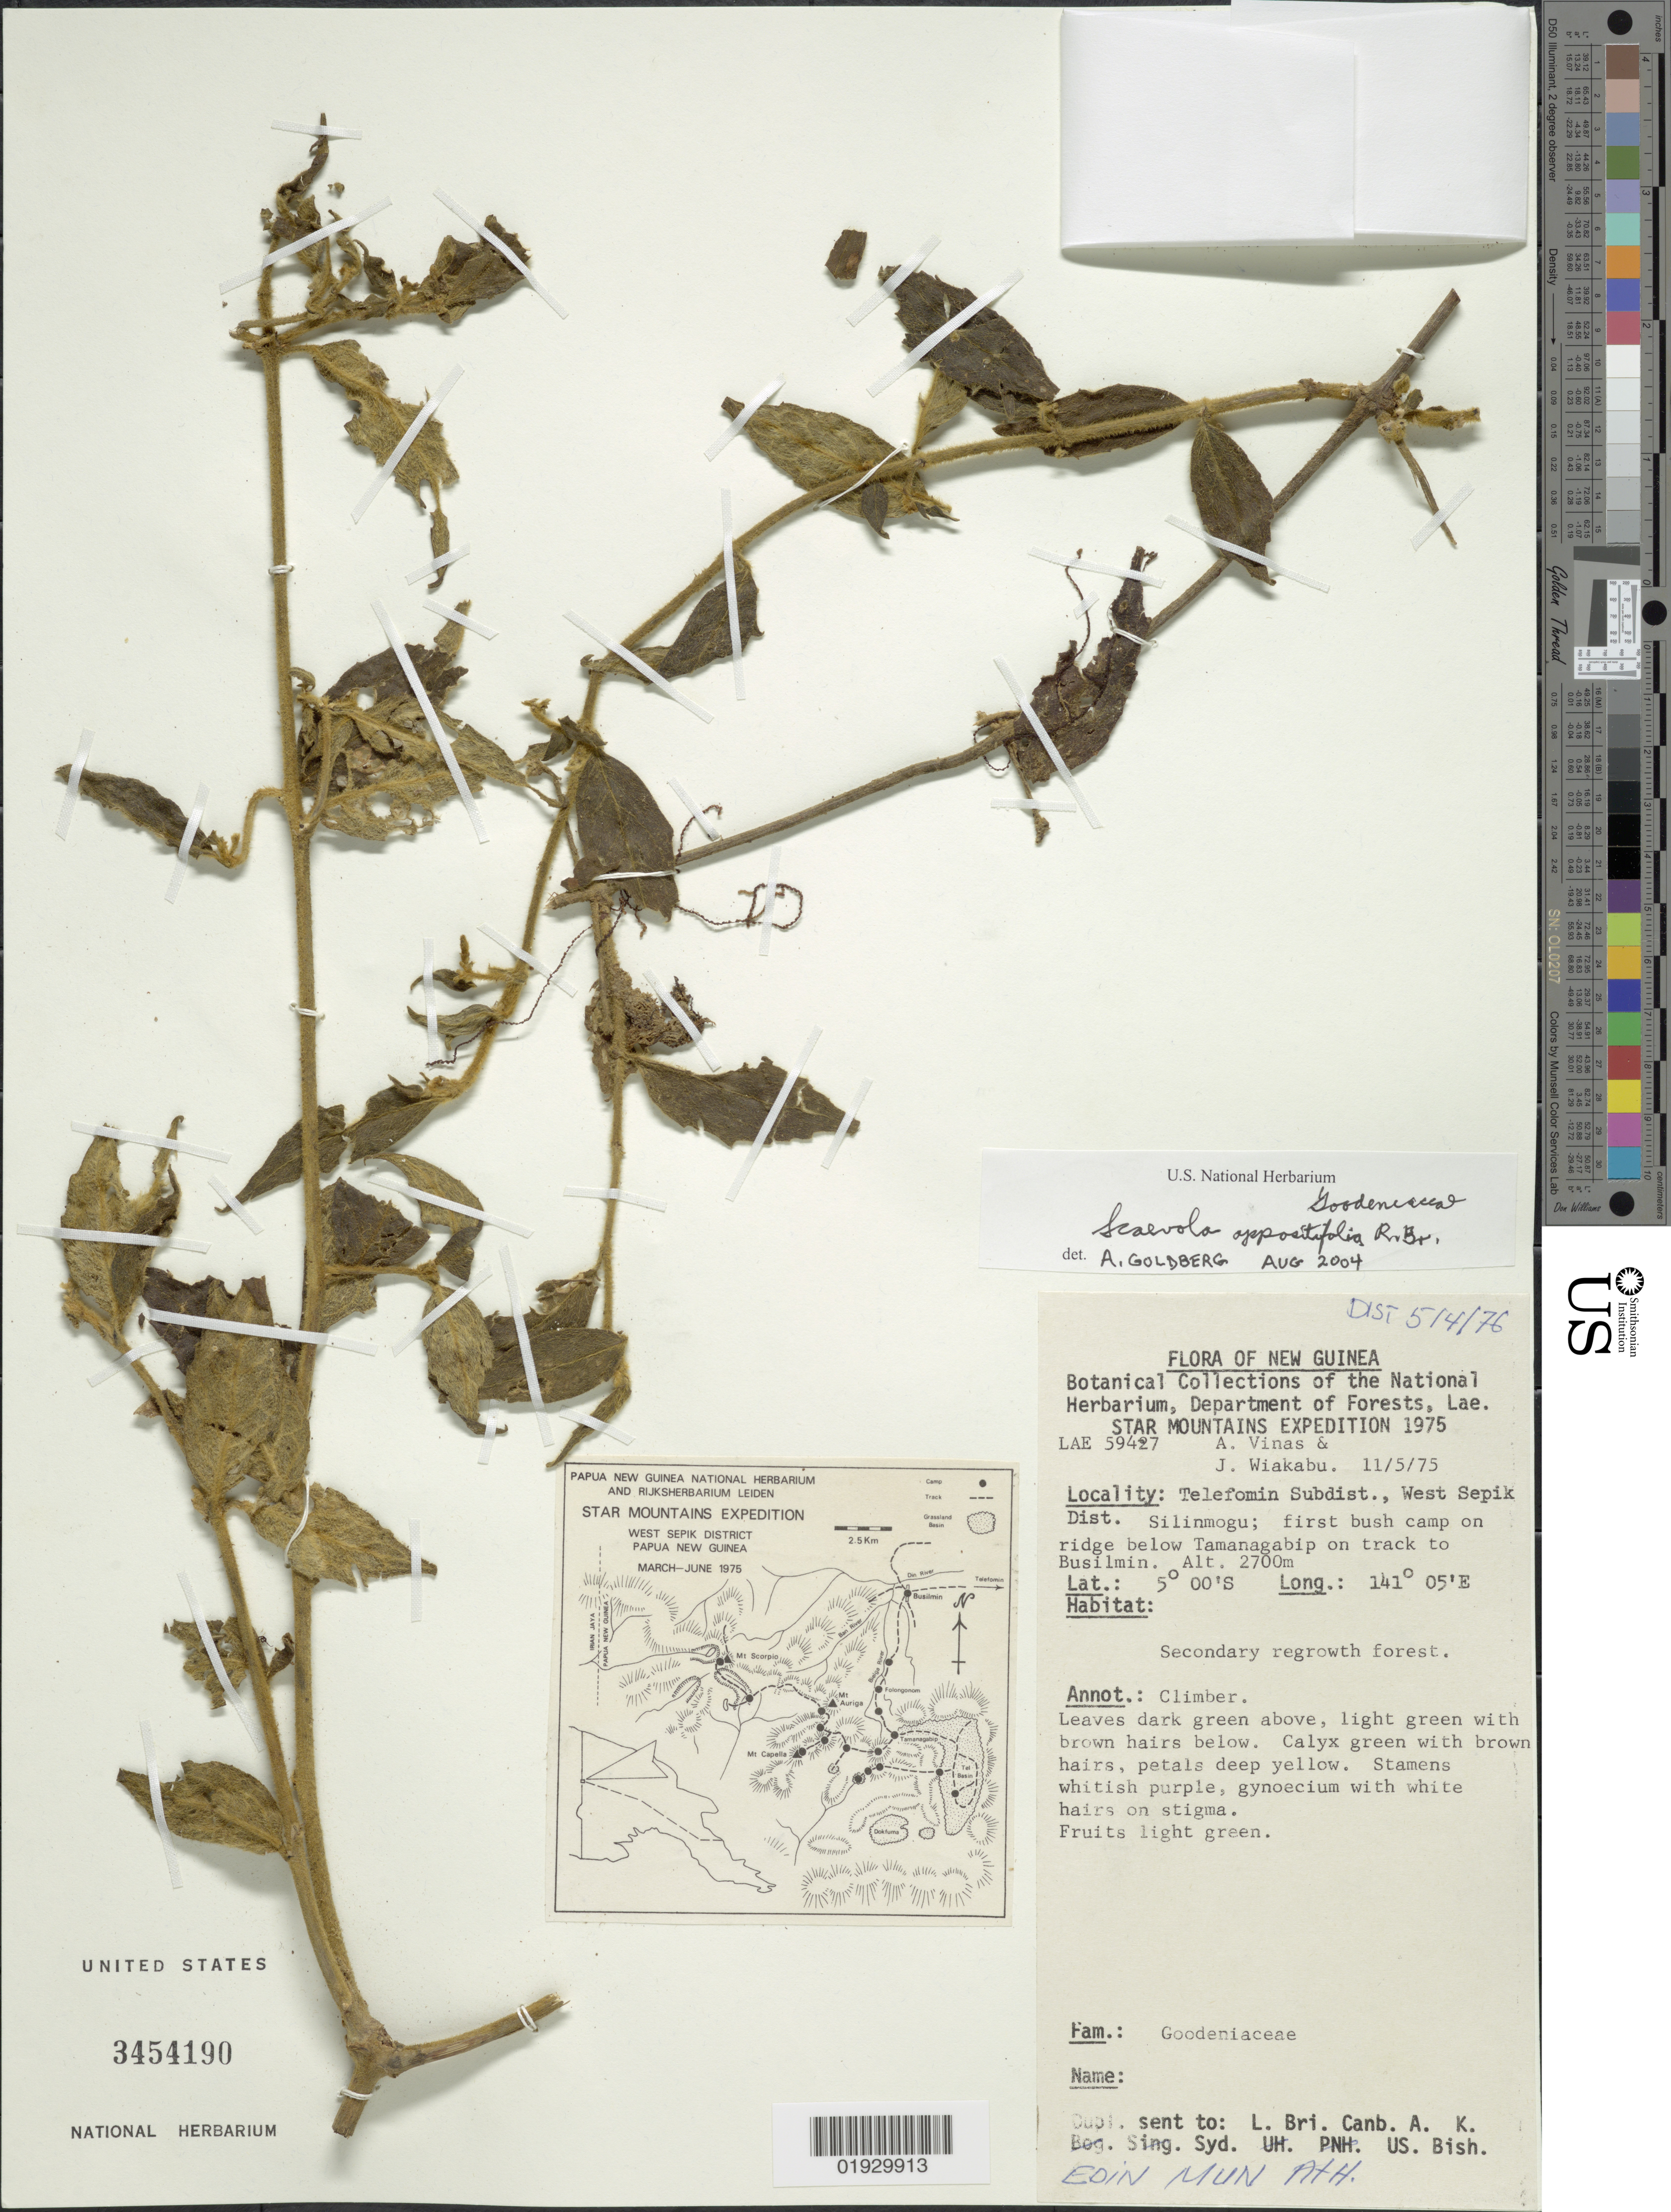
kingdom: Plantae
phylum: Tracheophyta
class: Magnoliopsida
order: Asterales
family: Goodeniaceae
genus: Scaevola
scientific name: Scaevola oppositifolia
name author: Roxb.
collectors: A. Vinas & J. Wiakabu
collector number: LAE59427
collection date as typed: Transcribed d/m/y: 11/5/75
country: Papua New Guinea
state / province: Sandaun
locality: Star Mountains. Telefomin Subdist., West Sepik Dist. Silinmogu; first bush camp on ridge below Tamanagabip on track to Busilmin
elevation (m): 2700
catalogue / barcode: US 3454190